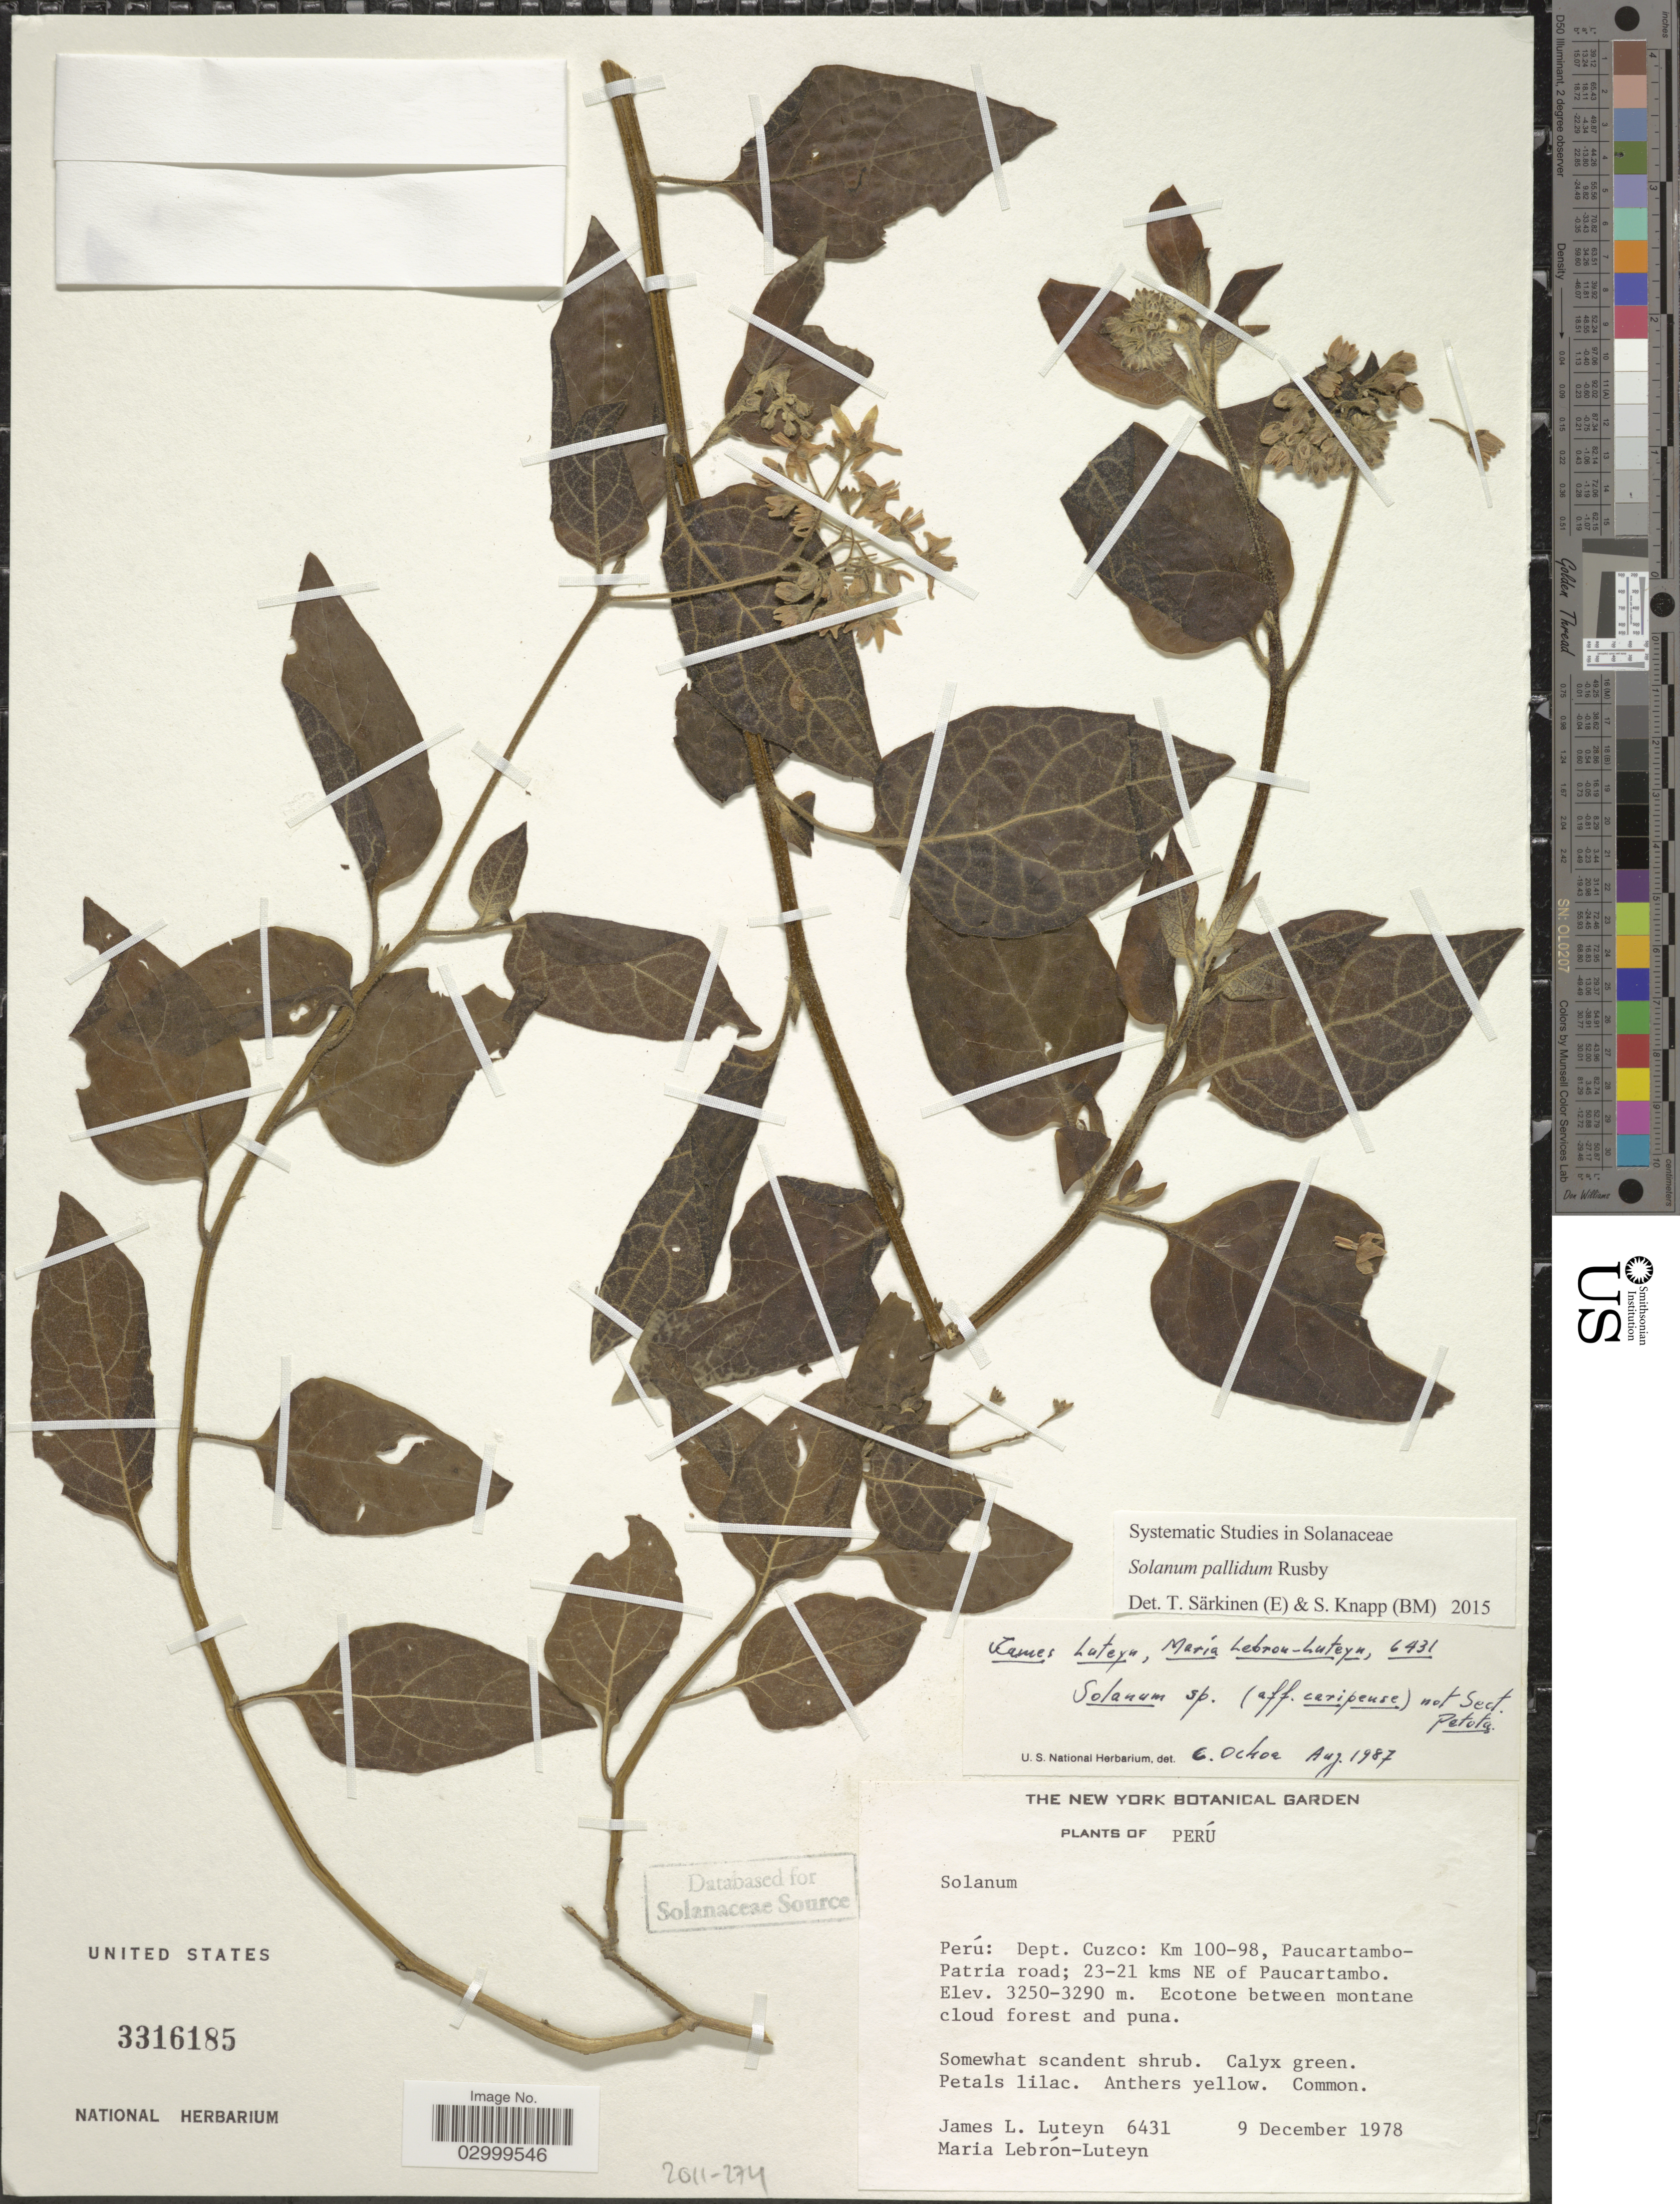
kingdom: Plantae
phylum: Tracheophyta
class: Magnoliopsida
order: Solanales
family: Solanaceae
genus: Solanum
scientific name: Solanum pallidum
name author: Rusby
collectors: J. L. Luteyn & M. L. Lebrón-Luteyn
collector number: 6431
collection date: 1978-12-09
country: Peru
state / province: Cusco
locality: Dept. Cuzco: Km 100-98, Paucartambo-Patria road; 23-21 kms NE of Paucartambo.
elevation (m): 3250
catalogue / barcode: US 3316185